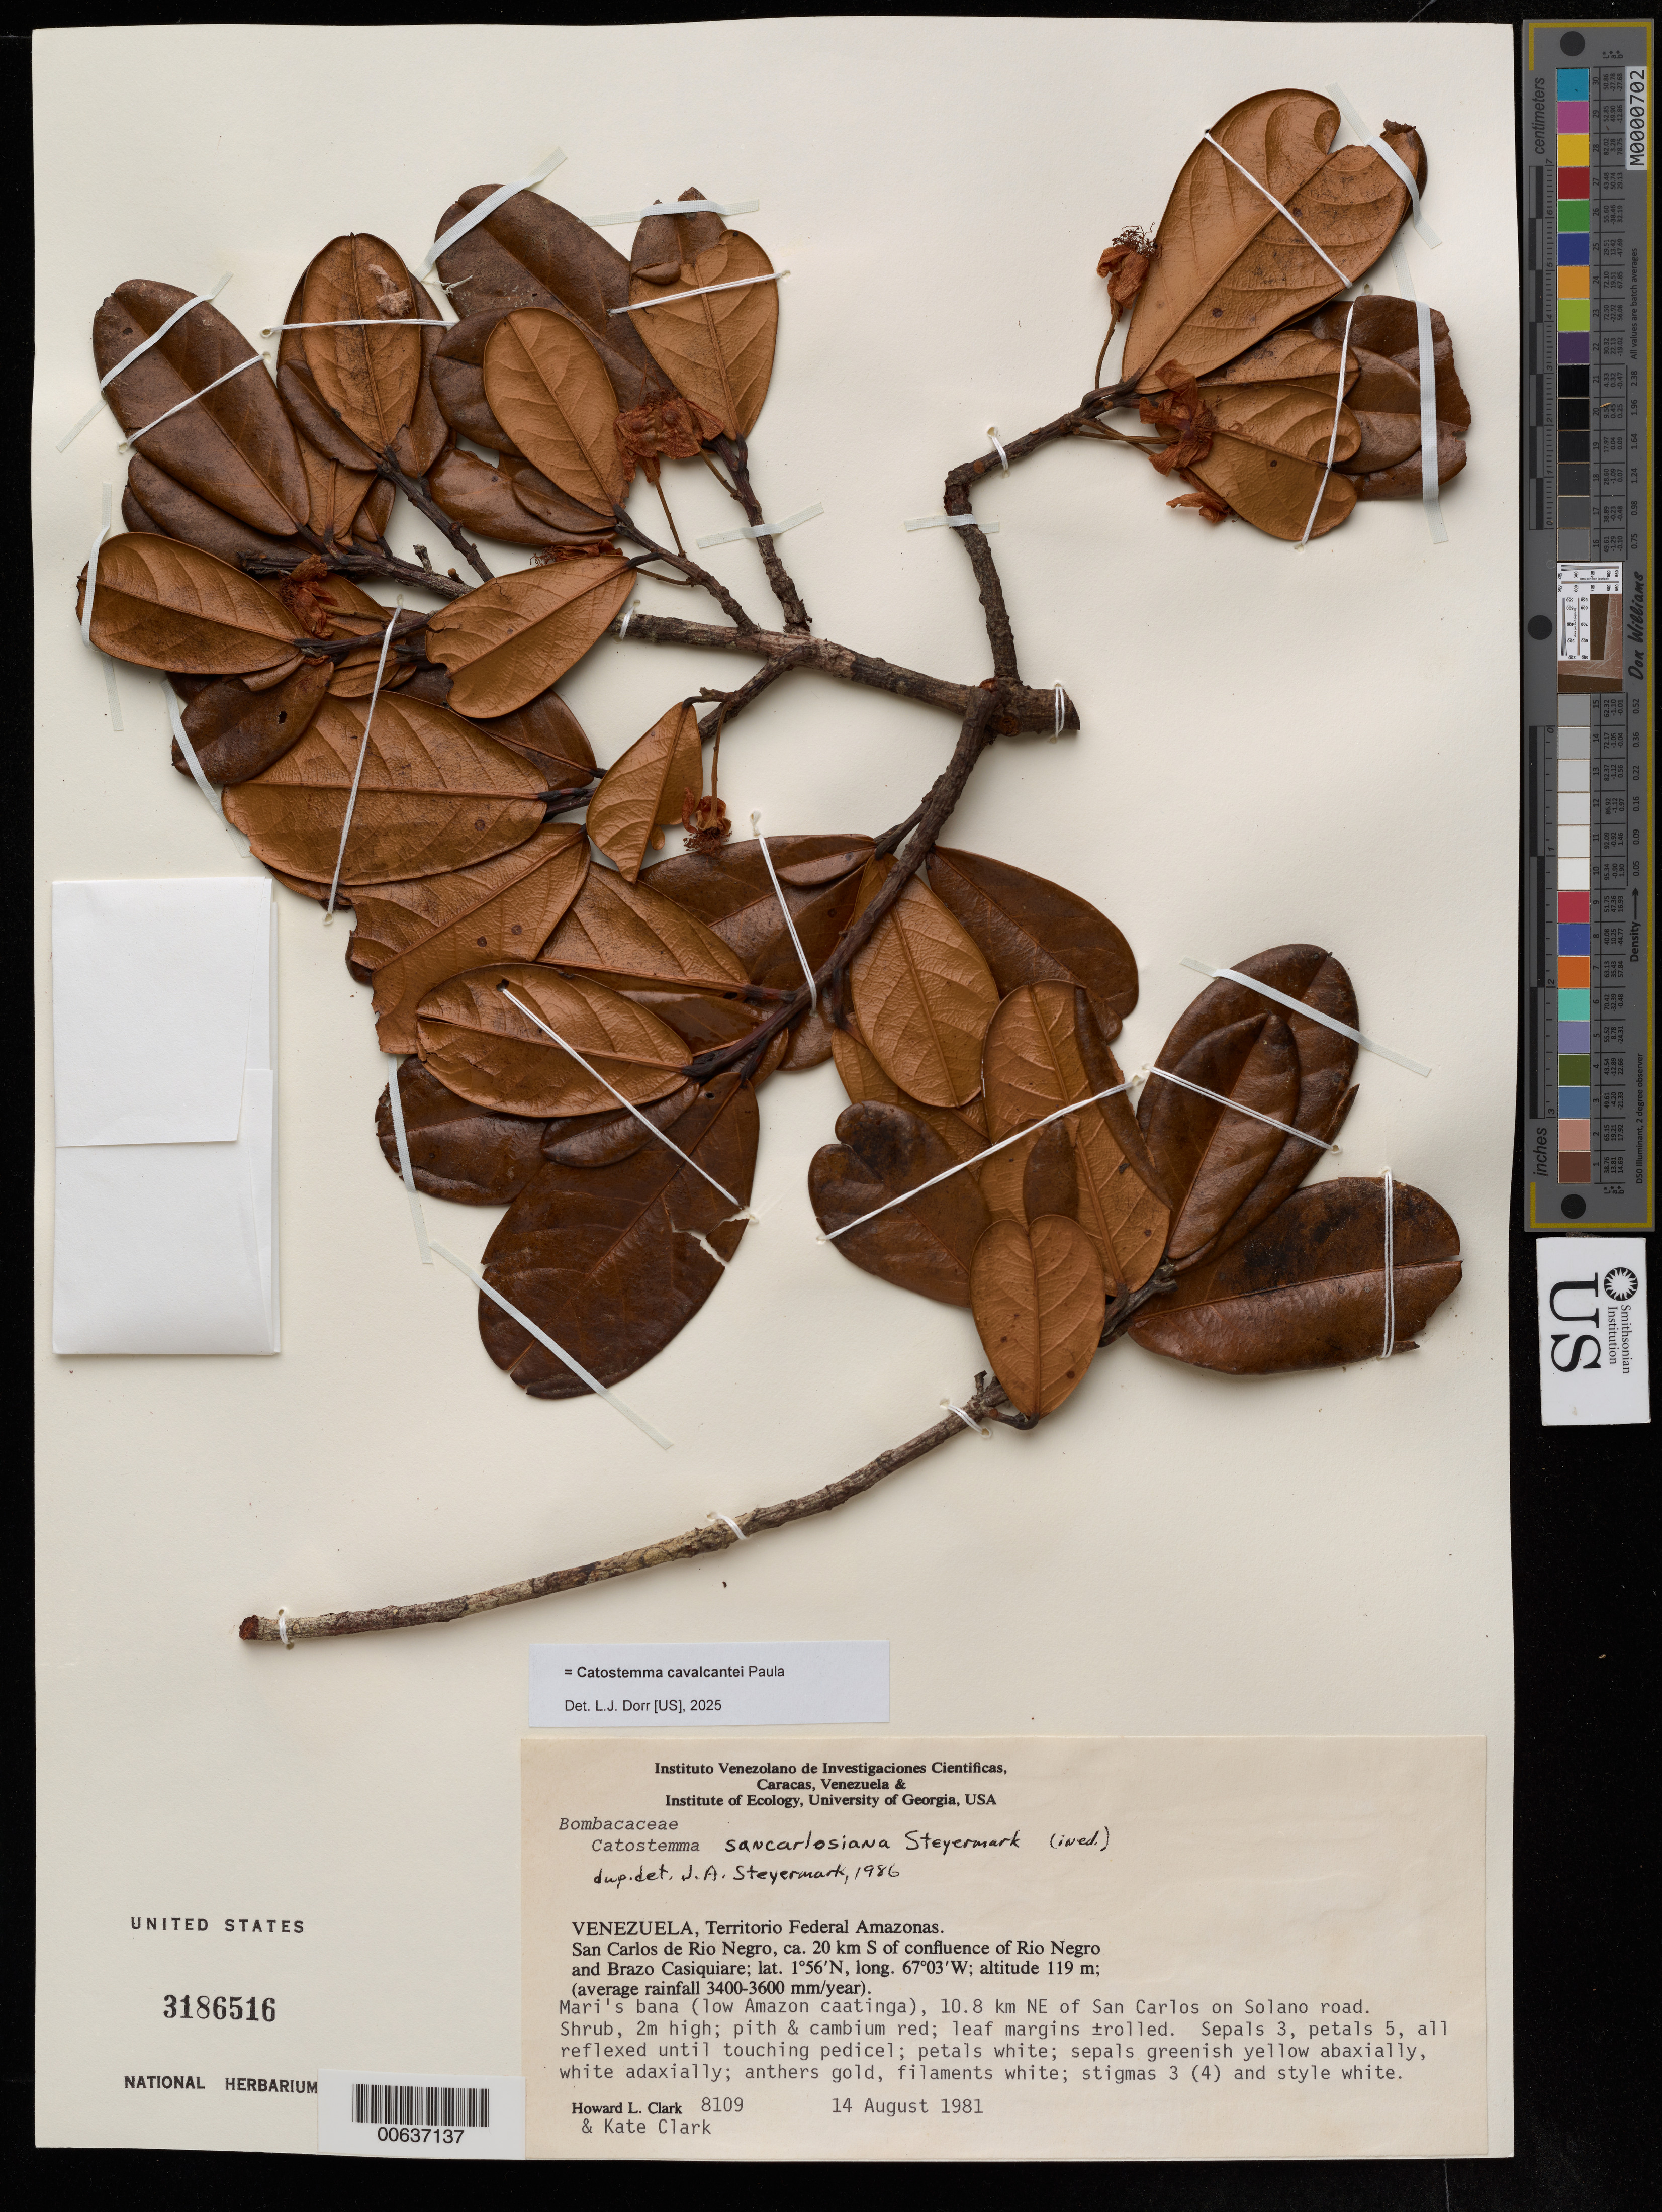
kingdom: Plantae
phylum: Tracheophyta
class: Magnoliopsida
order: Malvales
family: Malvaceae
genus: Catostemma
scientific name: Catostemma cavalcantei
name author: Paula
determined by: Dorr, Laurence J., Curator (BOT), Smithsonian Institution - National Museum of Natural History (UNITED STATES)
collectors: H. L. Clark & K. Clark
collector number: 8109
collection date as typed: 14-Aug-81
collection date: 1981-08-14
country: Venezuela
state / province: Amazonas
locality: San Carlos de Río Negro, ca. 20 km S of confluence of Río Negro and Brazo Casiquiare; Mari's bana, 10.8 km NE of San Carlos on Solano Road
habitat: Low Amazon caatinga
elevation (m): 119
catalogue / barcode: US 3186516